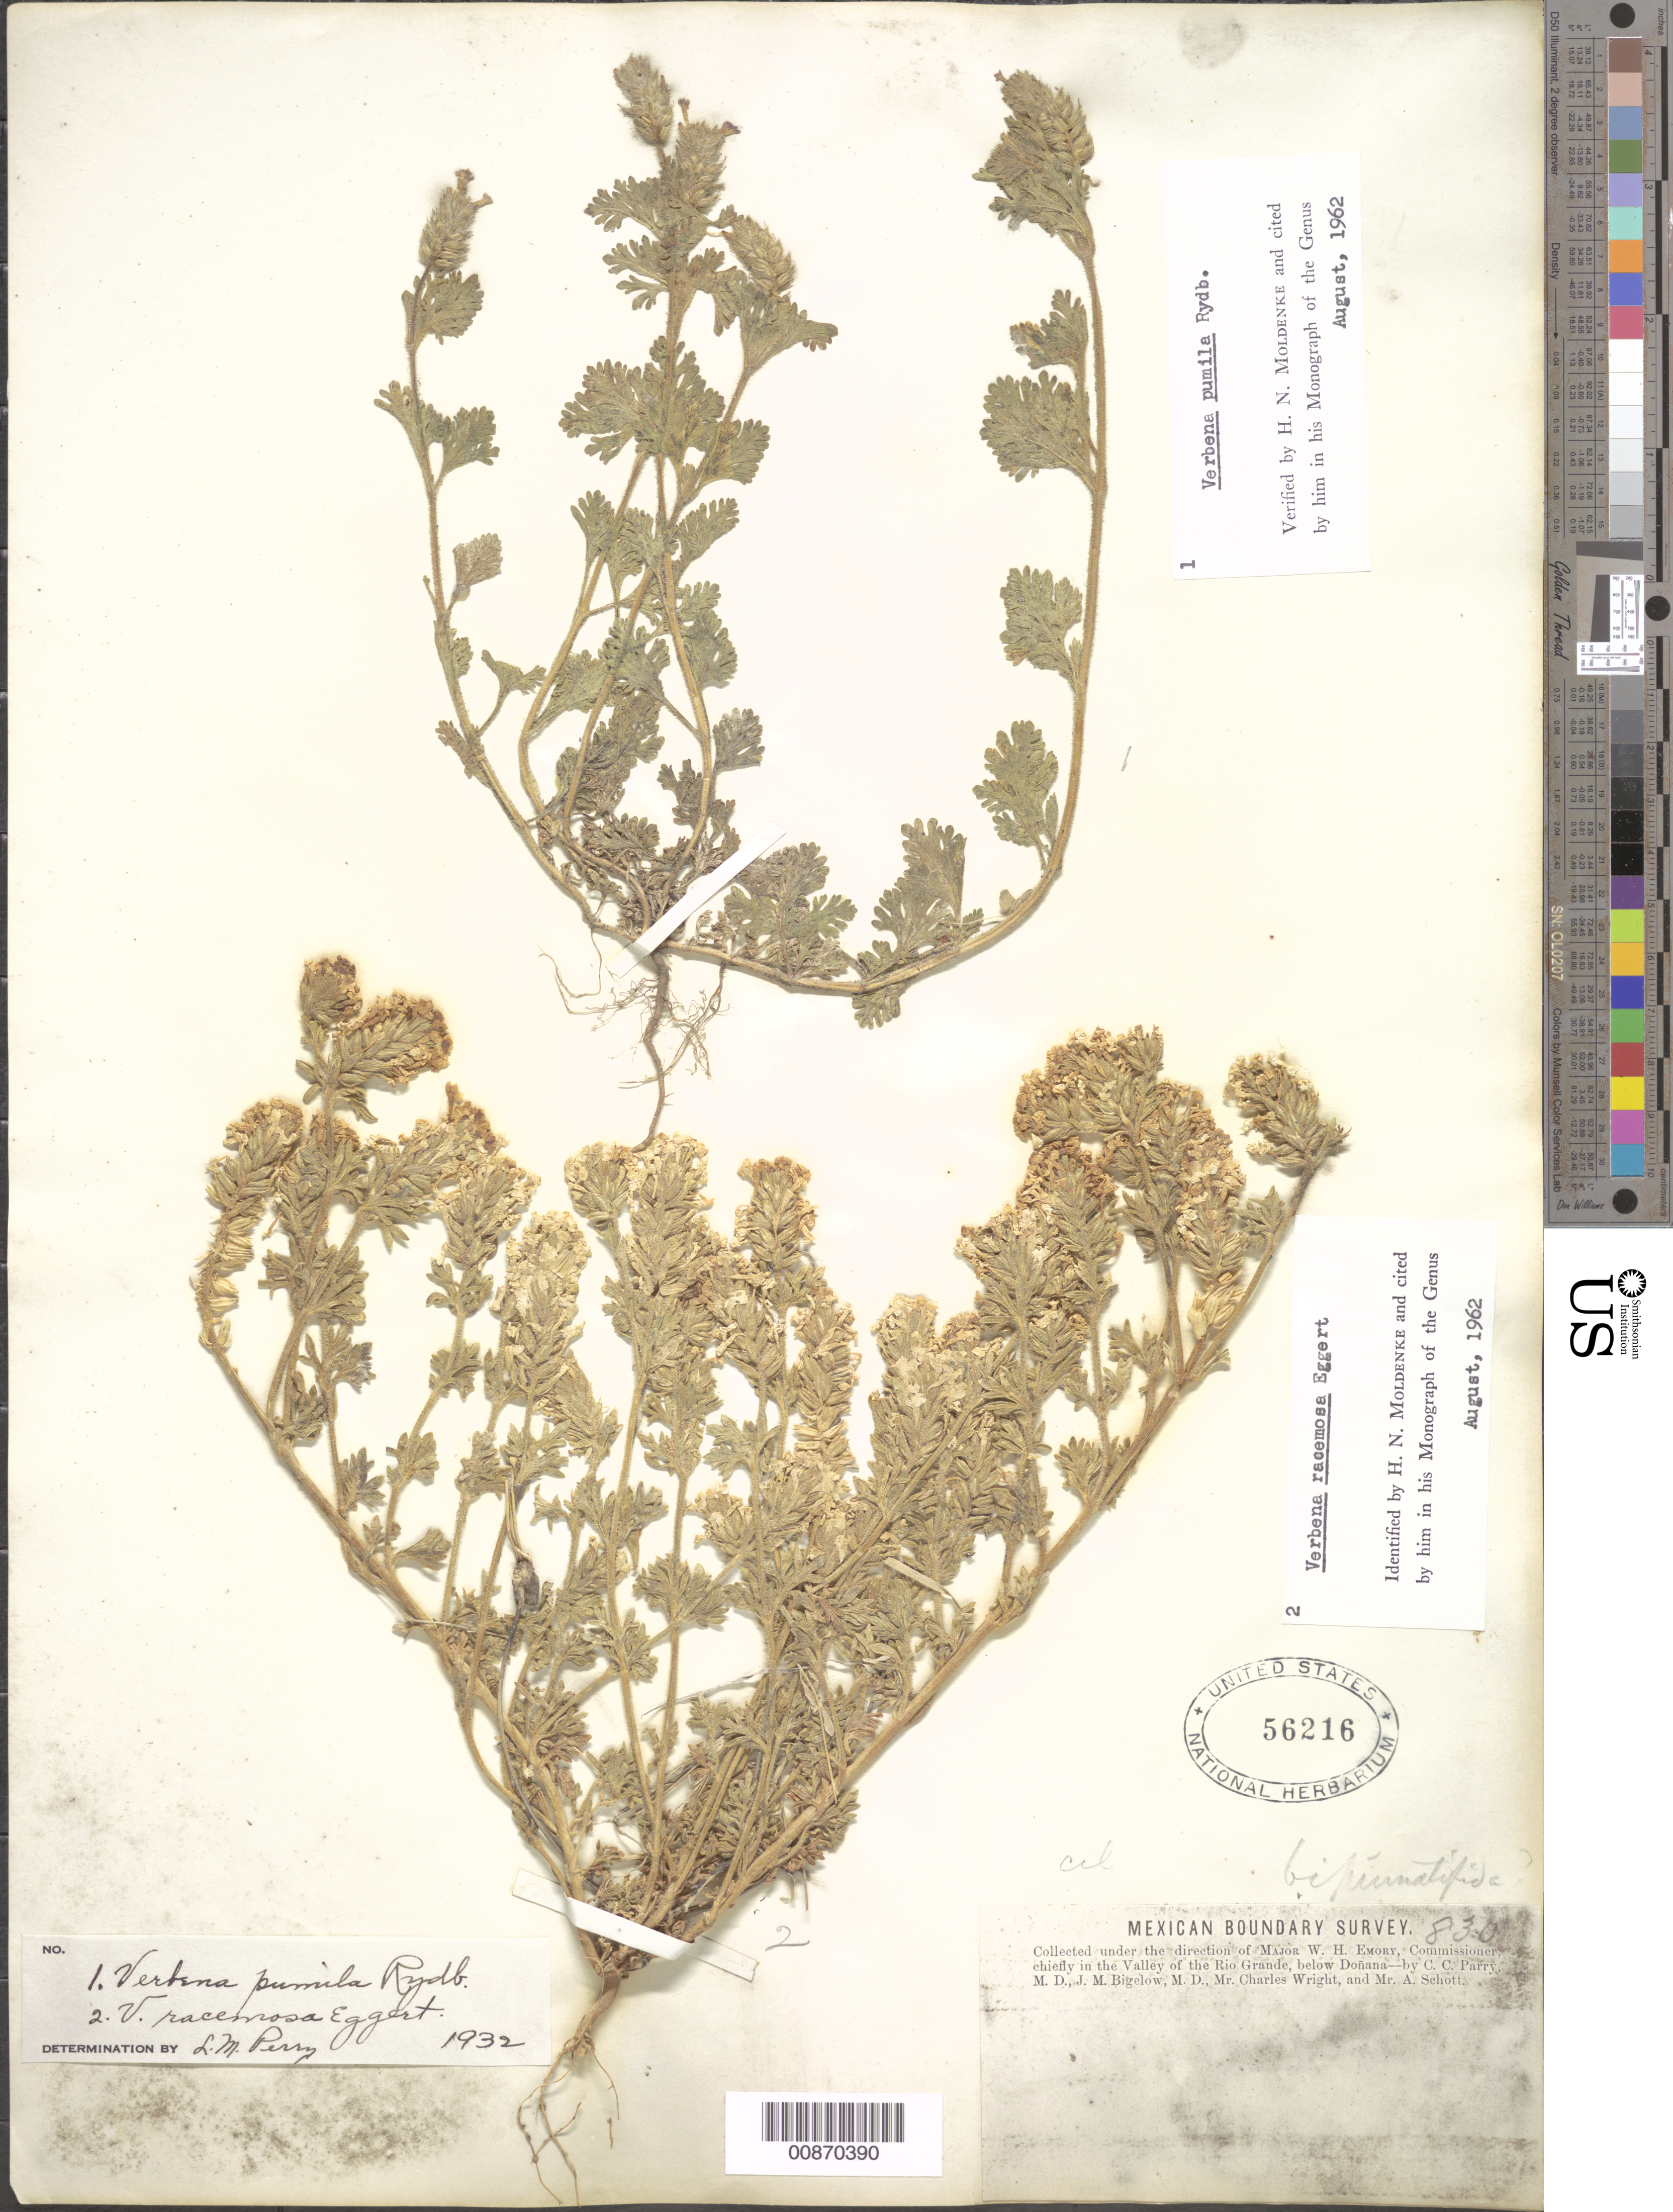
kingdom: Plantae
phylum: Tracheophyta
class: Magnoliopsida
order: Lamiales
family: Verbenaceae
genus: Verbena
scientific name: Verbena racemosa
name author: Eggert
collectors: C. C. Parry, J. M. Bigelow, C. Wright & A. C. V. Schott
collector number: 830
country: United States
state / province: New Mexico / Texas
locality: Valley of the Rio Grande, below Doñana.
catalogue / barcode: US 56216